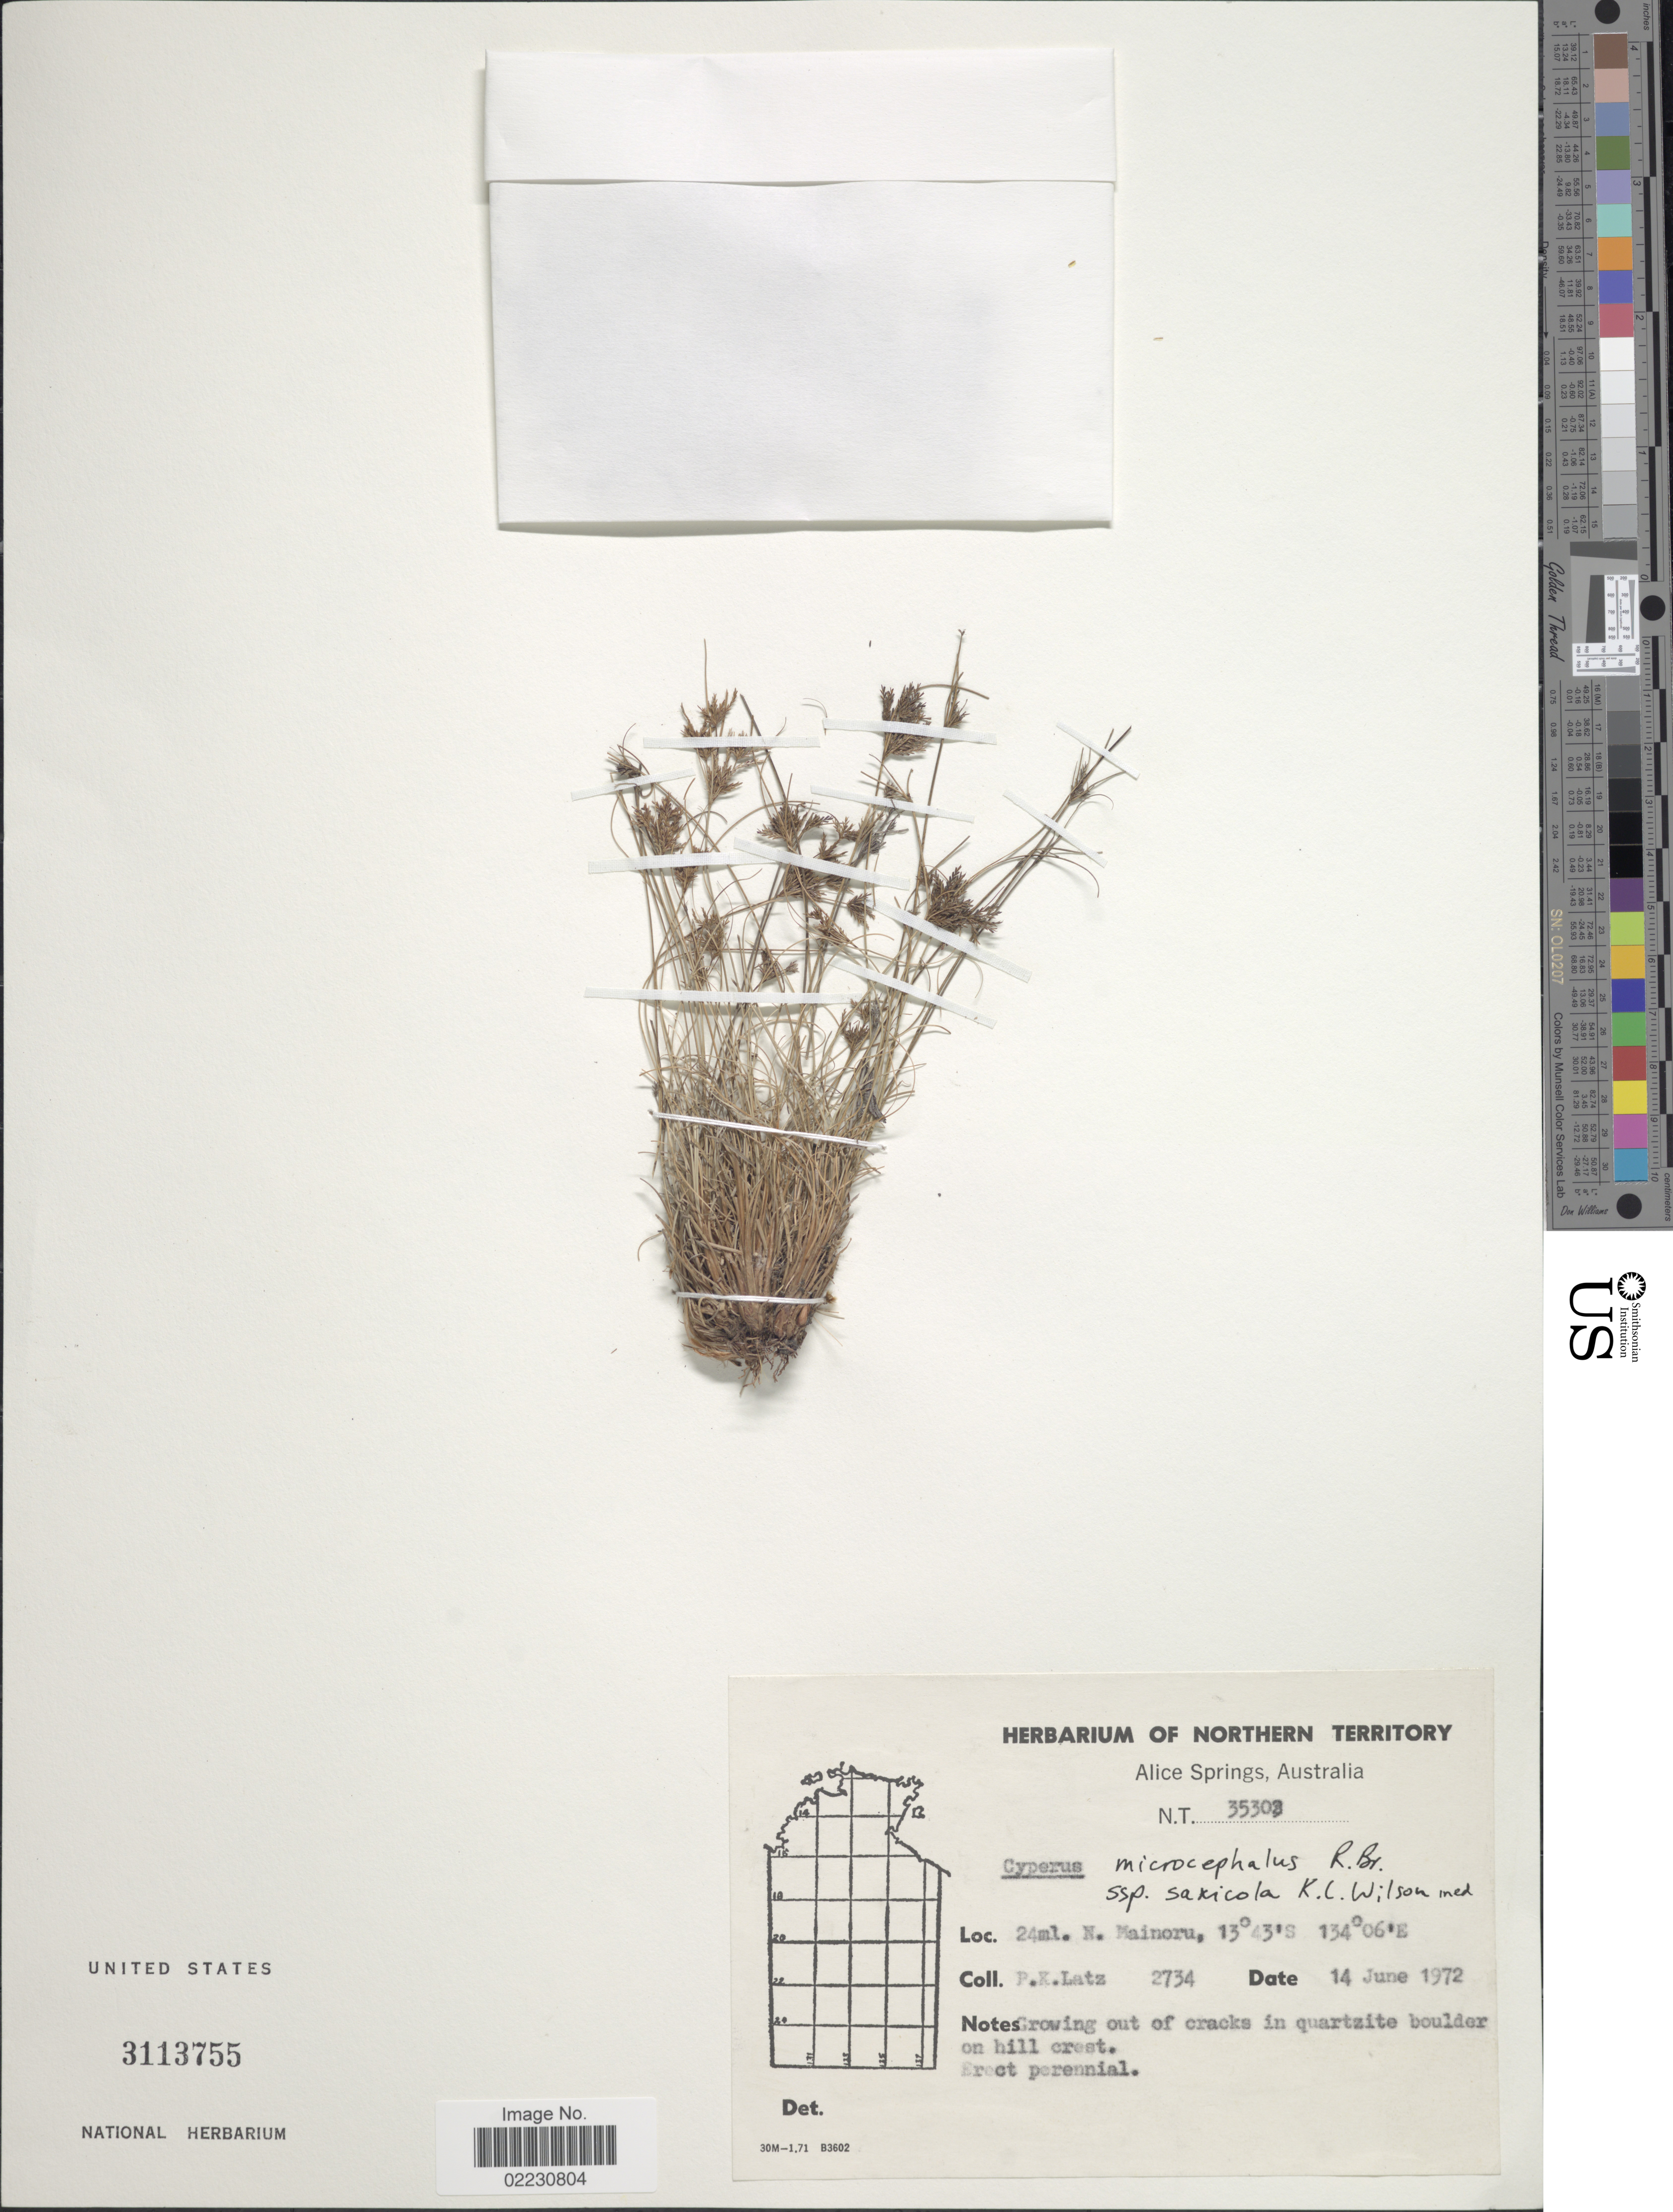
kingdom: Plantae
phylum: Tracheophyta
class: Liliopsida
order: Poales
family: Cyperaceae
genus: Cyperus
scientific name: Cyperus microcephalus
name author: R. Br.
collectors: P. Latz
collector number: NT 35303*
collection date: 1972-06-14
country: Australia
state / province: Northern Territory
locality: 24 ml N. Mainoru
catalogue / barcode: US 3113755